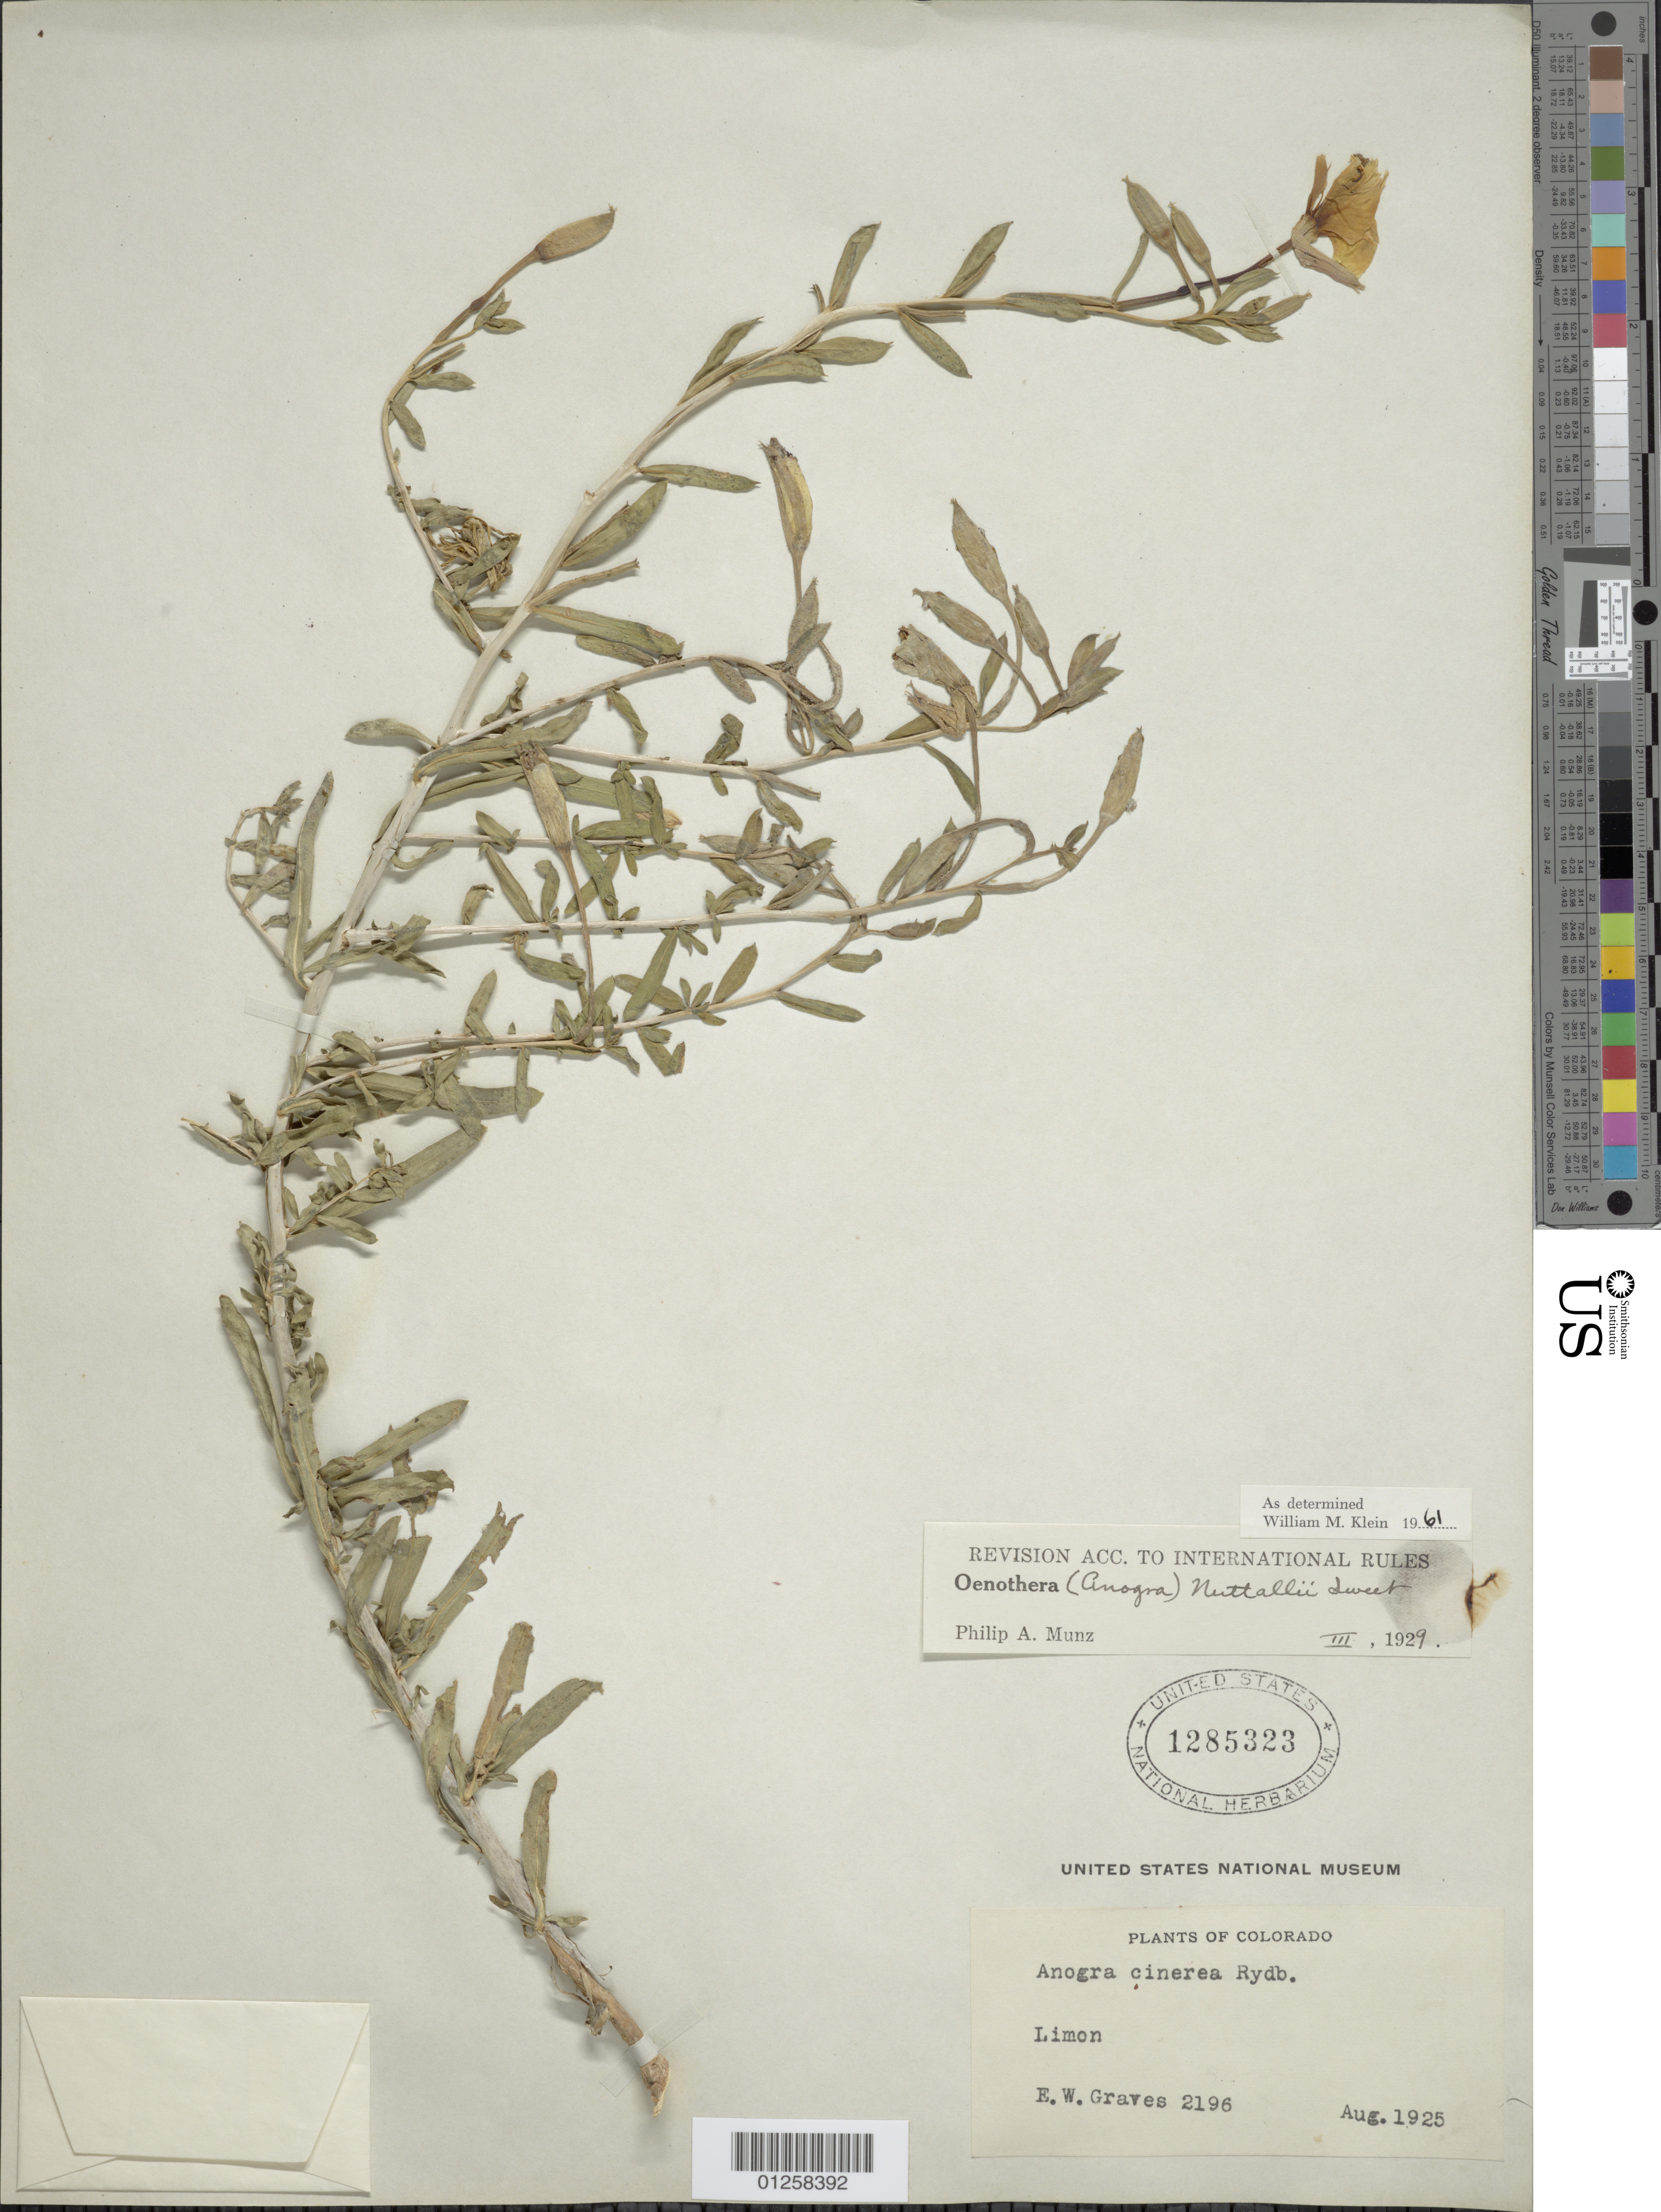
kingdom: Plantae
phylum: Tracheophyta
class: Magnoliopsida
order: Myrtales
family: Onagraceae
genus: Oenothera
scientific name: Oenothera nuttallii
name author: Sweet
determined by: Klein, W. M.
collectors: E. Graves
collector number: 2196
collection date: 1925-08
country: United States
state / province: Colorado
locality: Limon.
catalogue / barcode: US 1285323